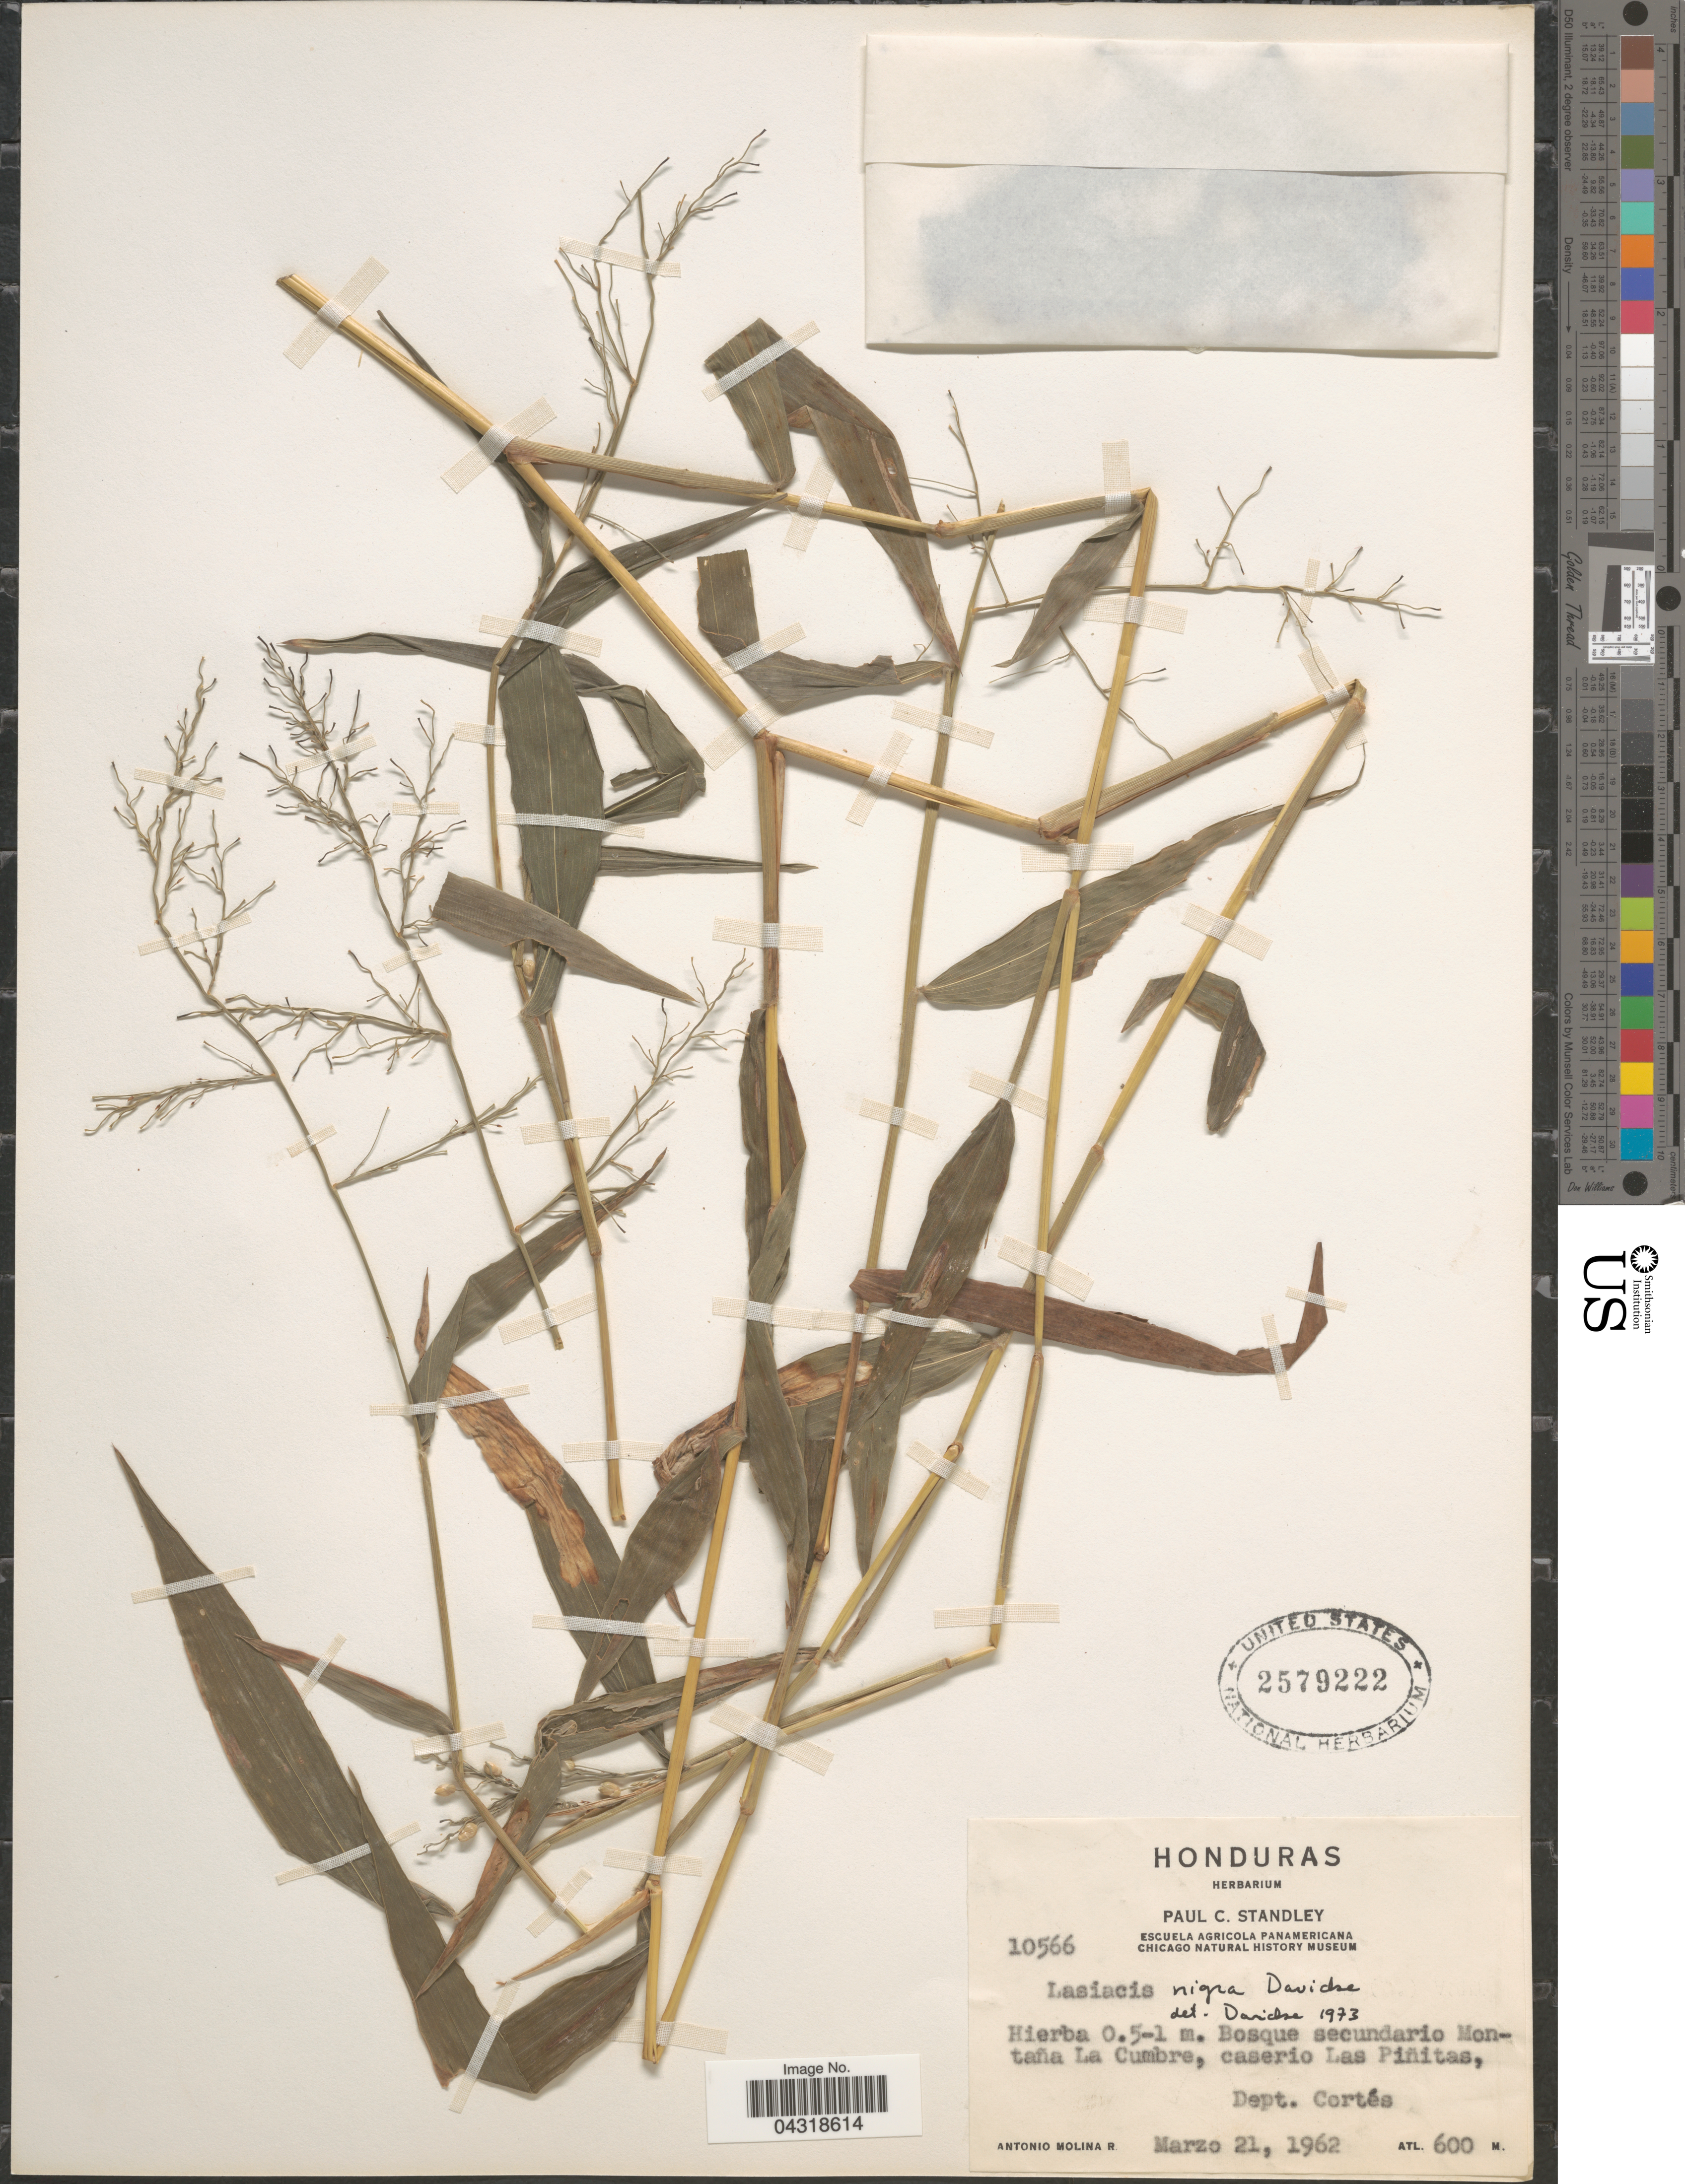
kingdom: Plantae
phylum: Tracheophyta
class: Liliopsida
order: Poales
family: Poaceae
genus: Lasiacis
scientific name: Lasiacis nigra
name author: Davidse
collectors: A. Molina R.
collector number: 10566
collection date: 1962-03-21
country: Honduras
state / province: Cortes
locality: Bosque secundario Montaña La Cumbre, caserio Las Piñitas, Dept. Cortés.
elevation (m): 600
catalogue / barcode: US 2579222